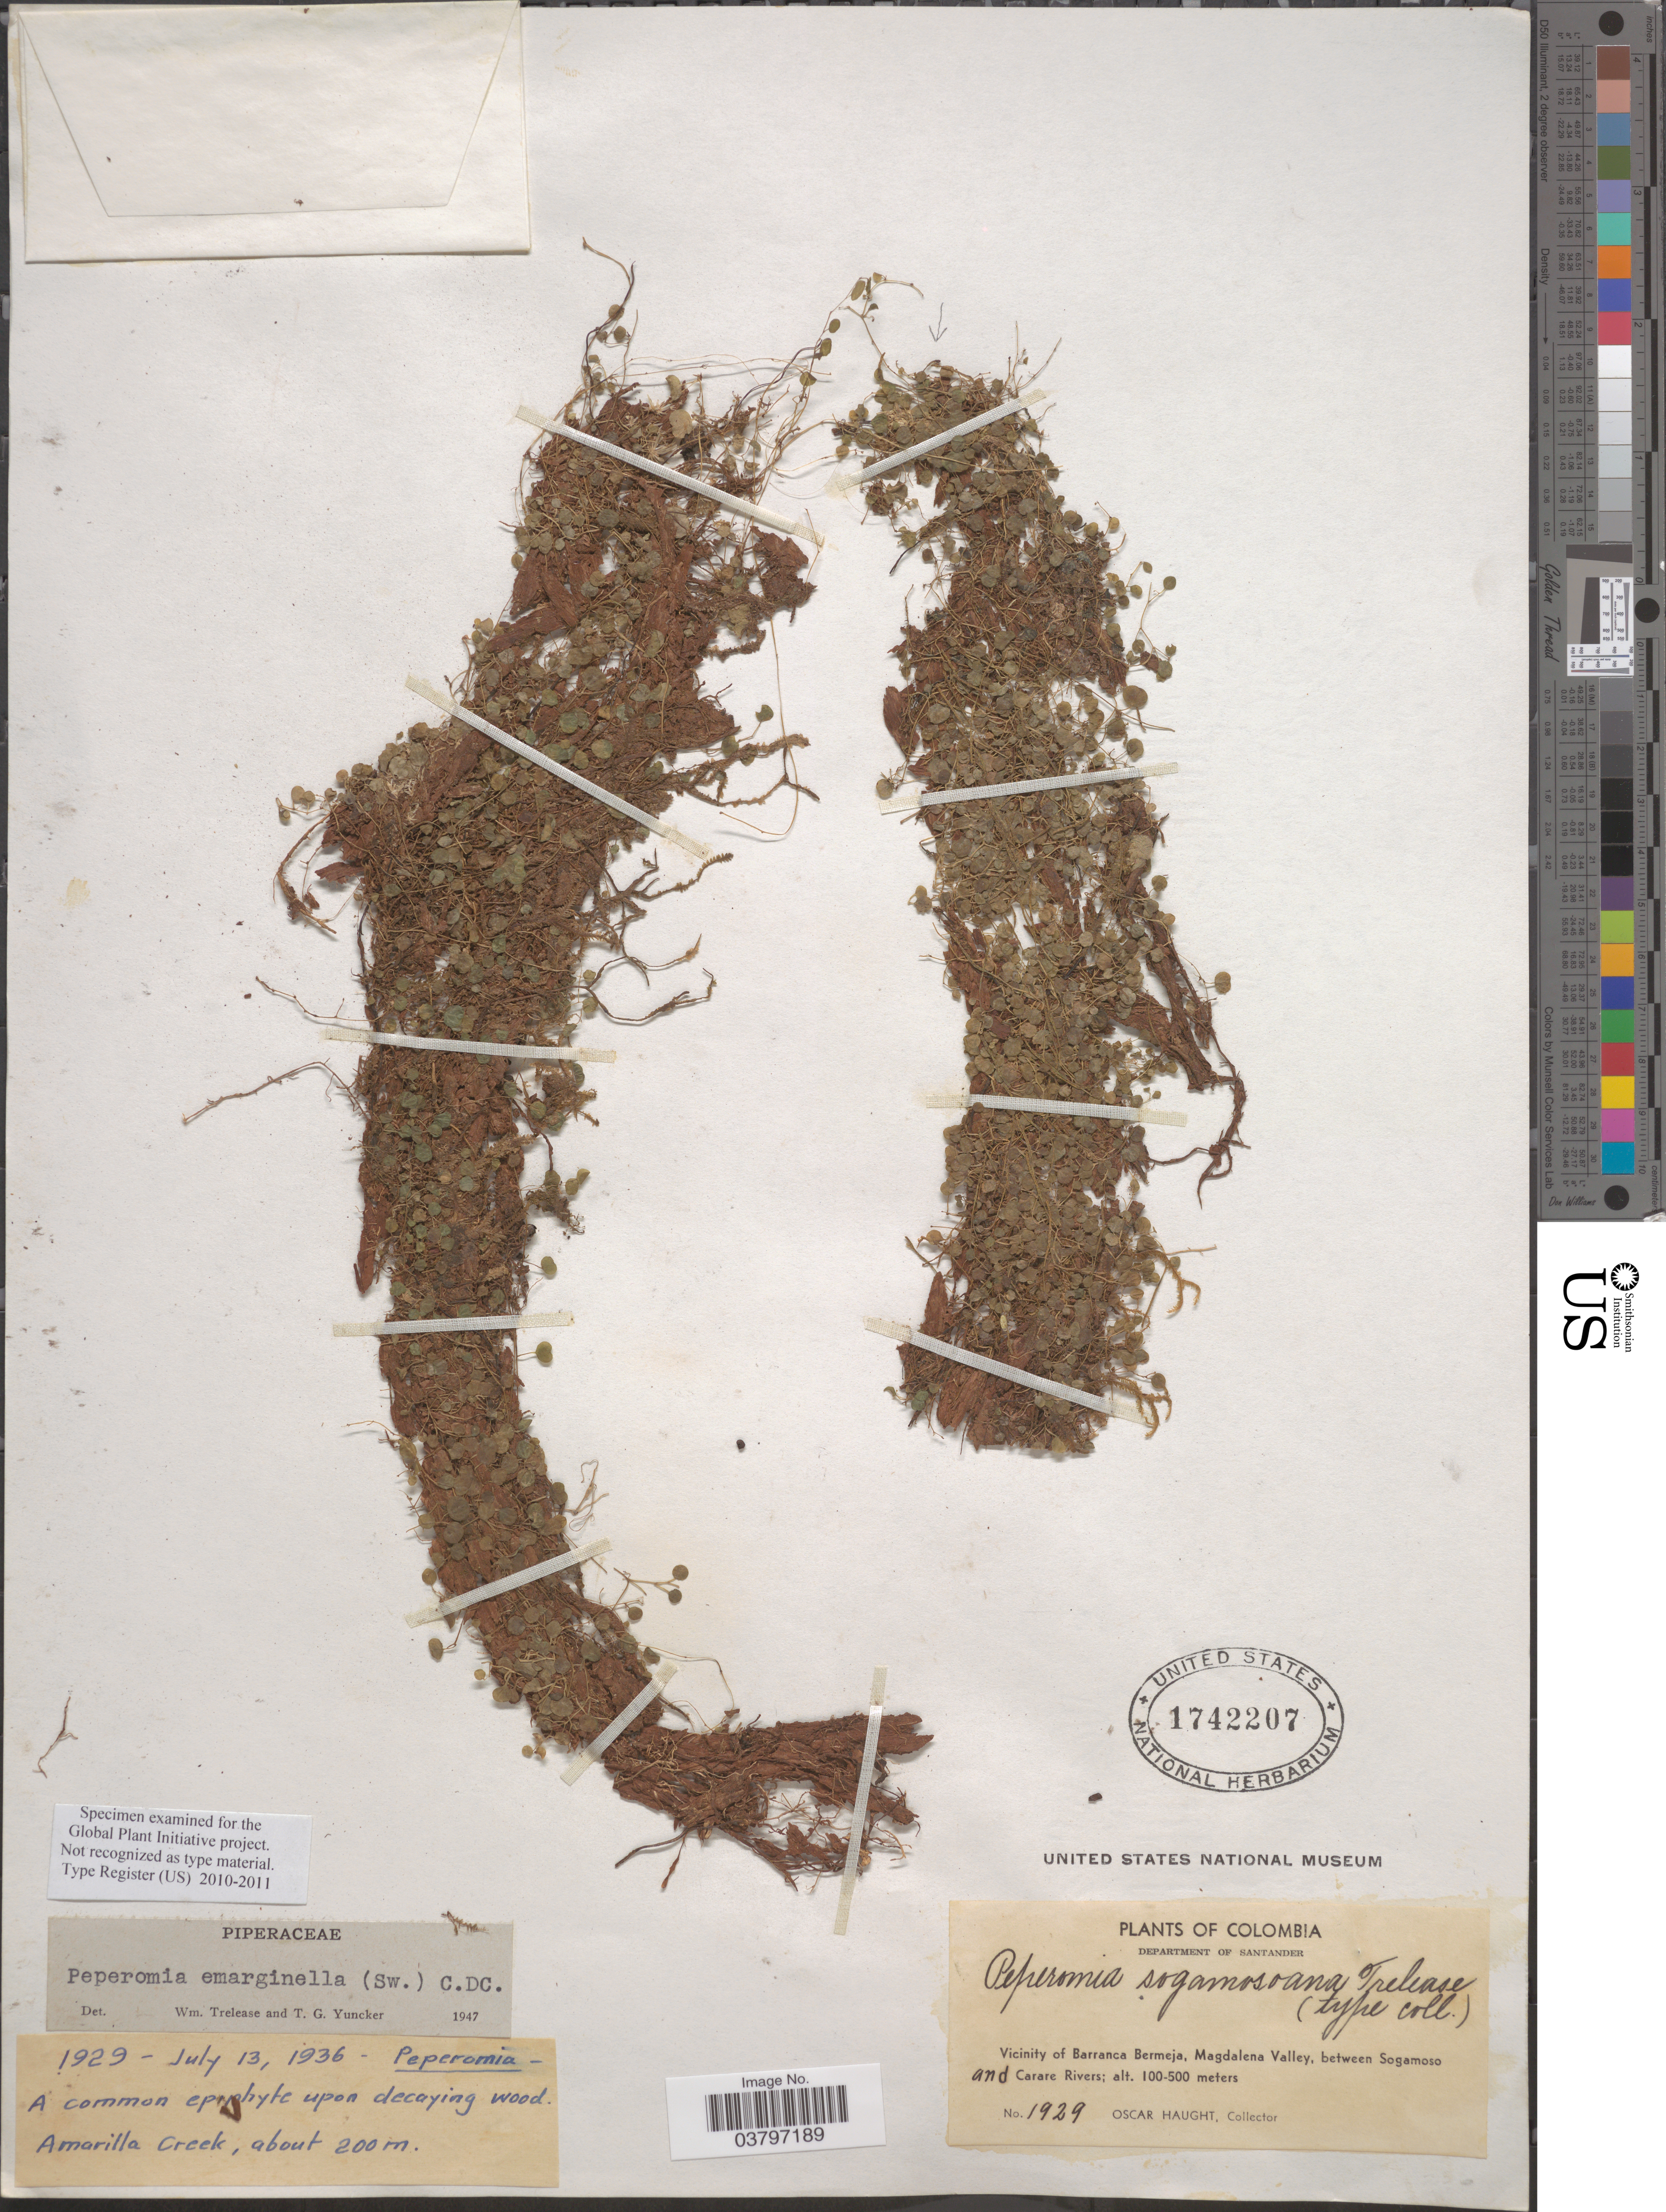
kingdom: Plantae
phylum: Tracheophyta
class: Magnoliopsida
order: Piperales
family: Piperaceae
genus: Peperomia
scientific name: Peperomia emarginella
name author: (Sw. ex Wikstr.) C. DC.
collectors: O. L. Haught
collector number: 1929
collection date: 1936-07-13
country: Colombia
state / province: Santander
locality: Department of Santander. Vicinity of Barranca Bermeja, Magdalena Valley, between Sogamoso and Carare Rivers. Amarilla Creek.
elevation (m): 200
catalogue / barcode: US 1742207